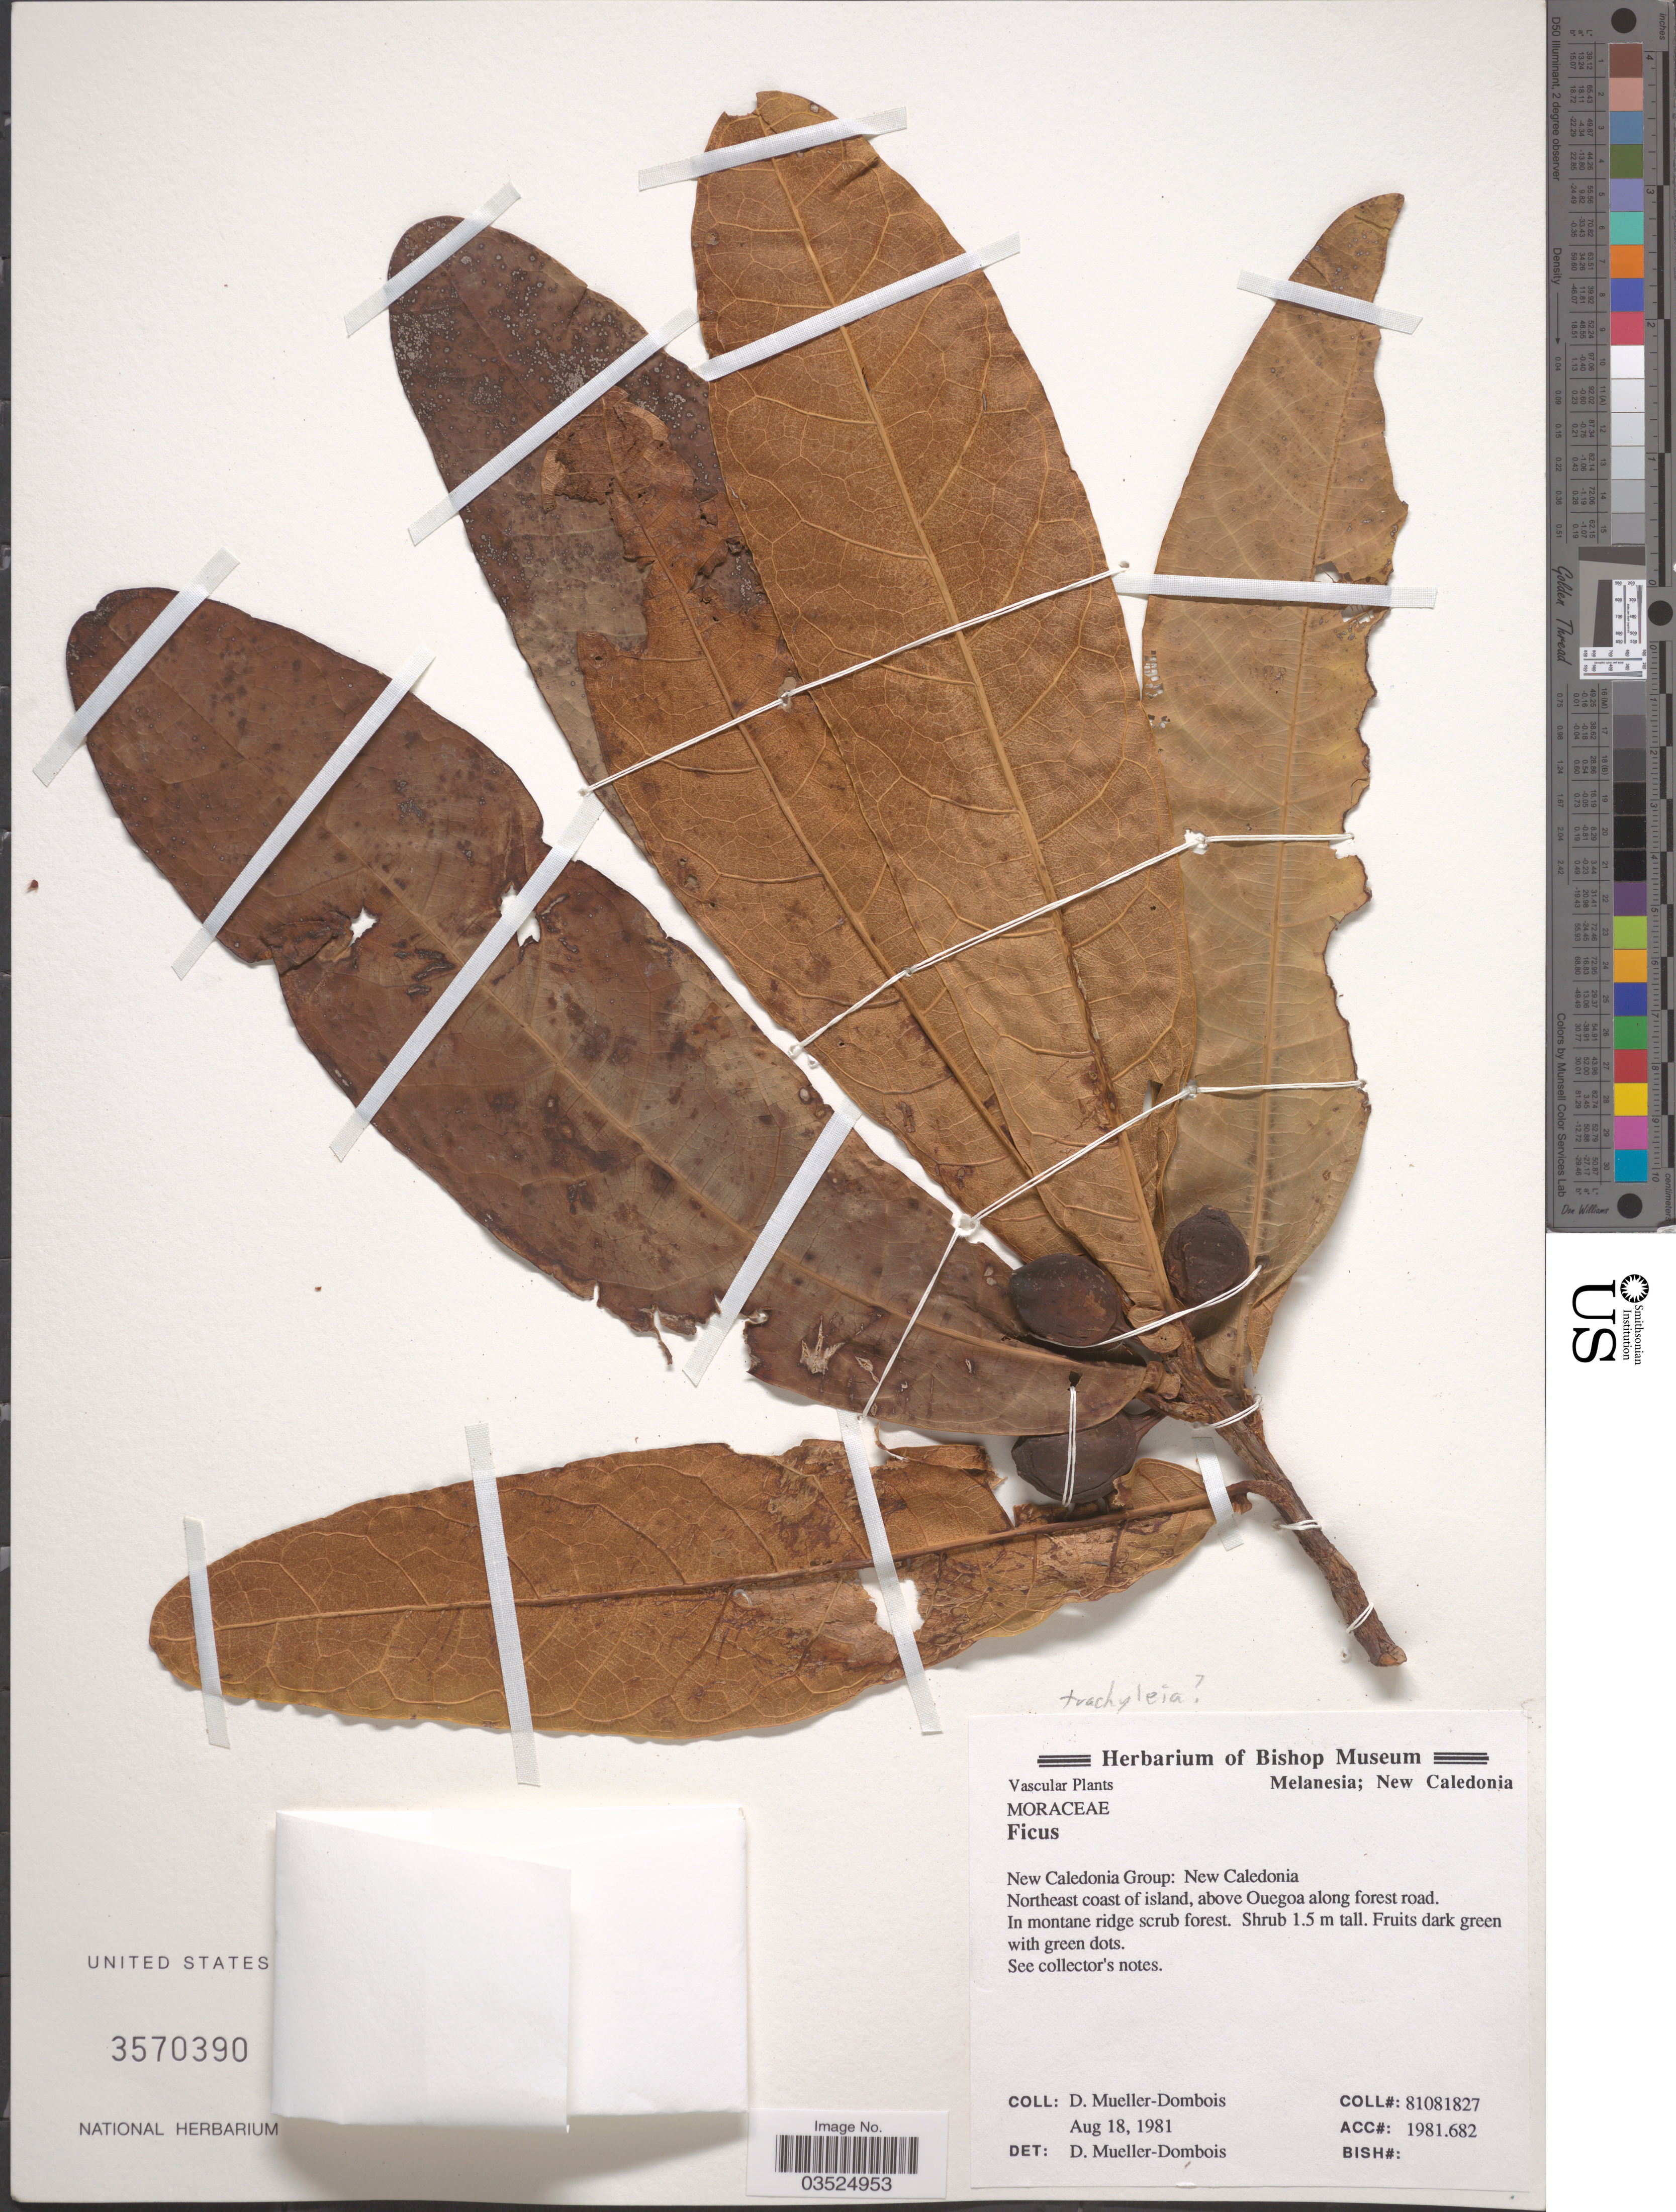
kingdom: Plantae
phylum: Tracheophyta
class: Magnoliopsida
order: Rosales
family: Moraceae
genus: Ficus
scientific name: Ficus sp.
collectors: D. Mueller-Dombois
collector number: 81081827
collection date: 1981-08-18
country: New Caledonia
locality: Melanesia. New Caledonia Group: Northeast coast of island, above Ouegoa along forest road.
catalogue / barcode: US 3570390